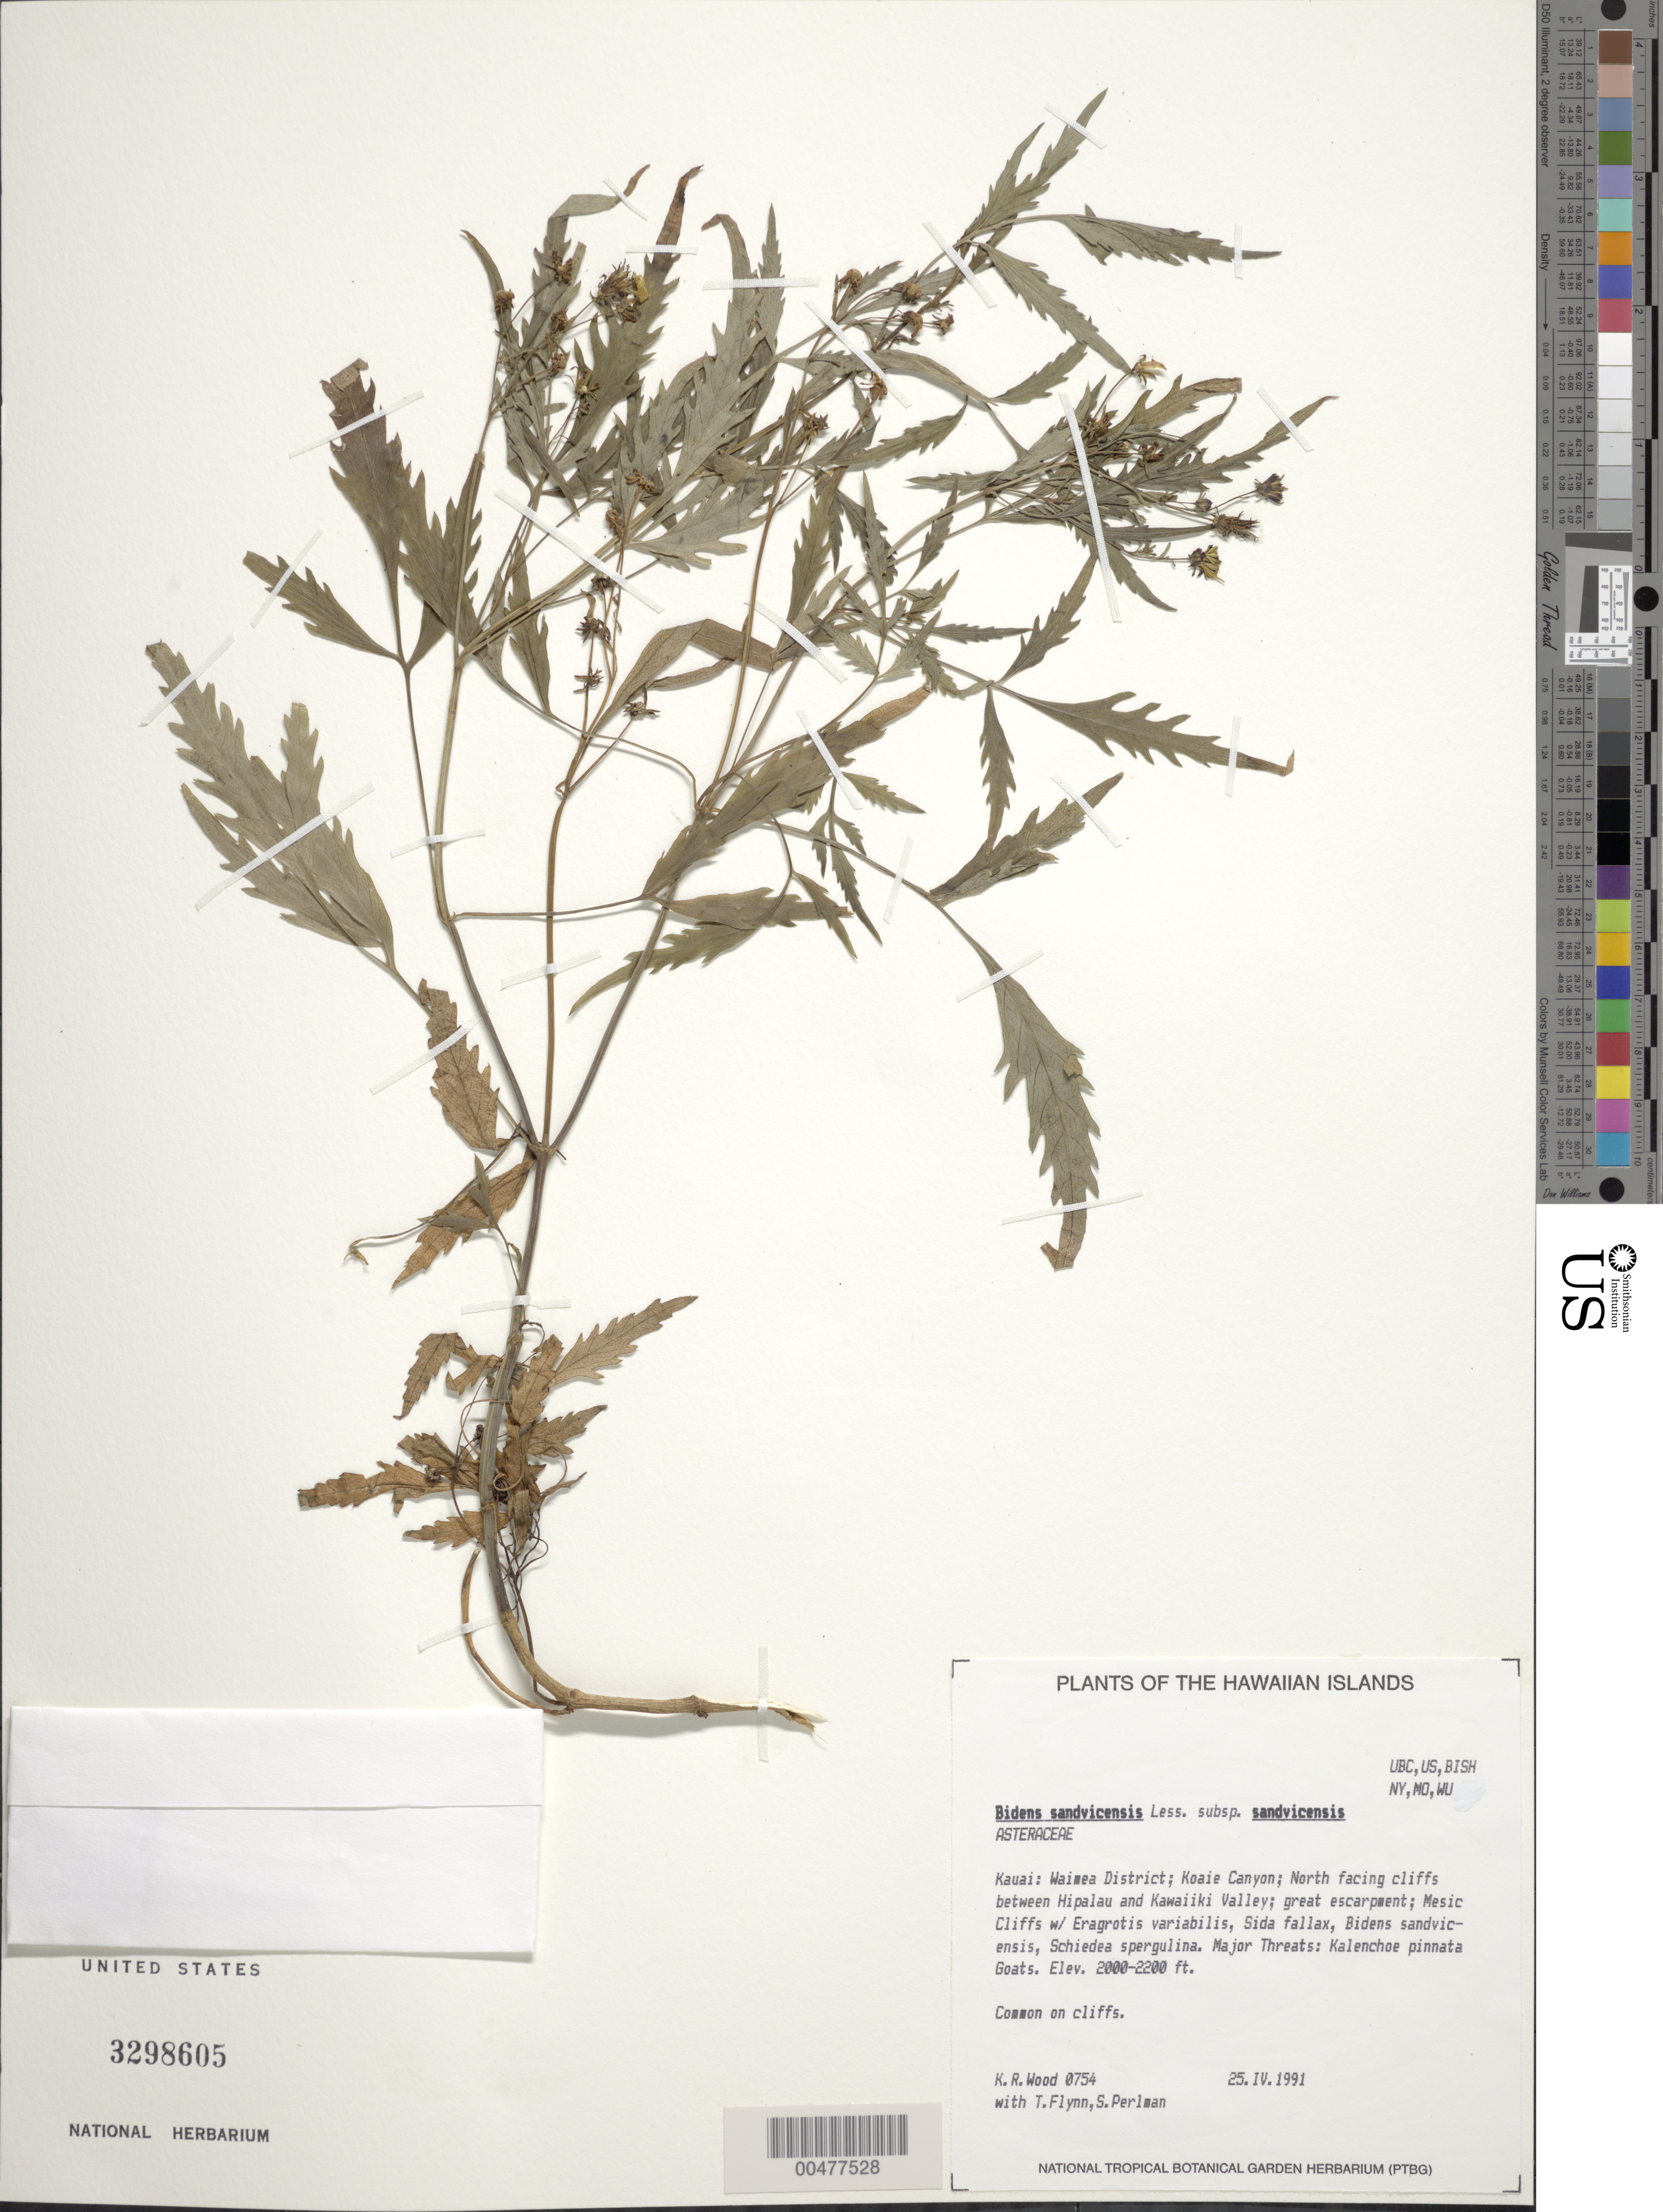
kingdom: Plantae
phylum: Tracheophyta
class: Magnoliopsida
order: Asterales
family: Asteraceae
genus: Bidens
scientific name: Bidens sandvicensis subsp. sandvicensis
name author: Less.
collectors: K. R. Wood, T. W. Flynn & S. P. Perlman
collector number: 0754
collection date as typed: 25 Apr 1991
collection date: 1991-04-25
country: United States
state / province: Hawaii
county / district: Kauai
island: Kaua'i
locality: Waimea Dist., Koaie Canyon, N facing cliffs between Hipalau and Kawaiiki Valley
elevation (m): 610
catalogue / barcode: US 3298605